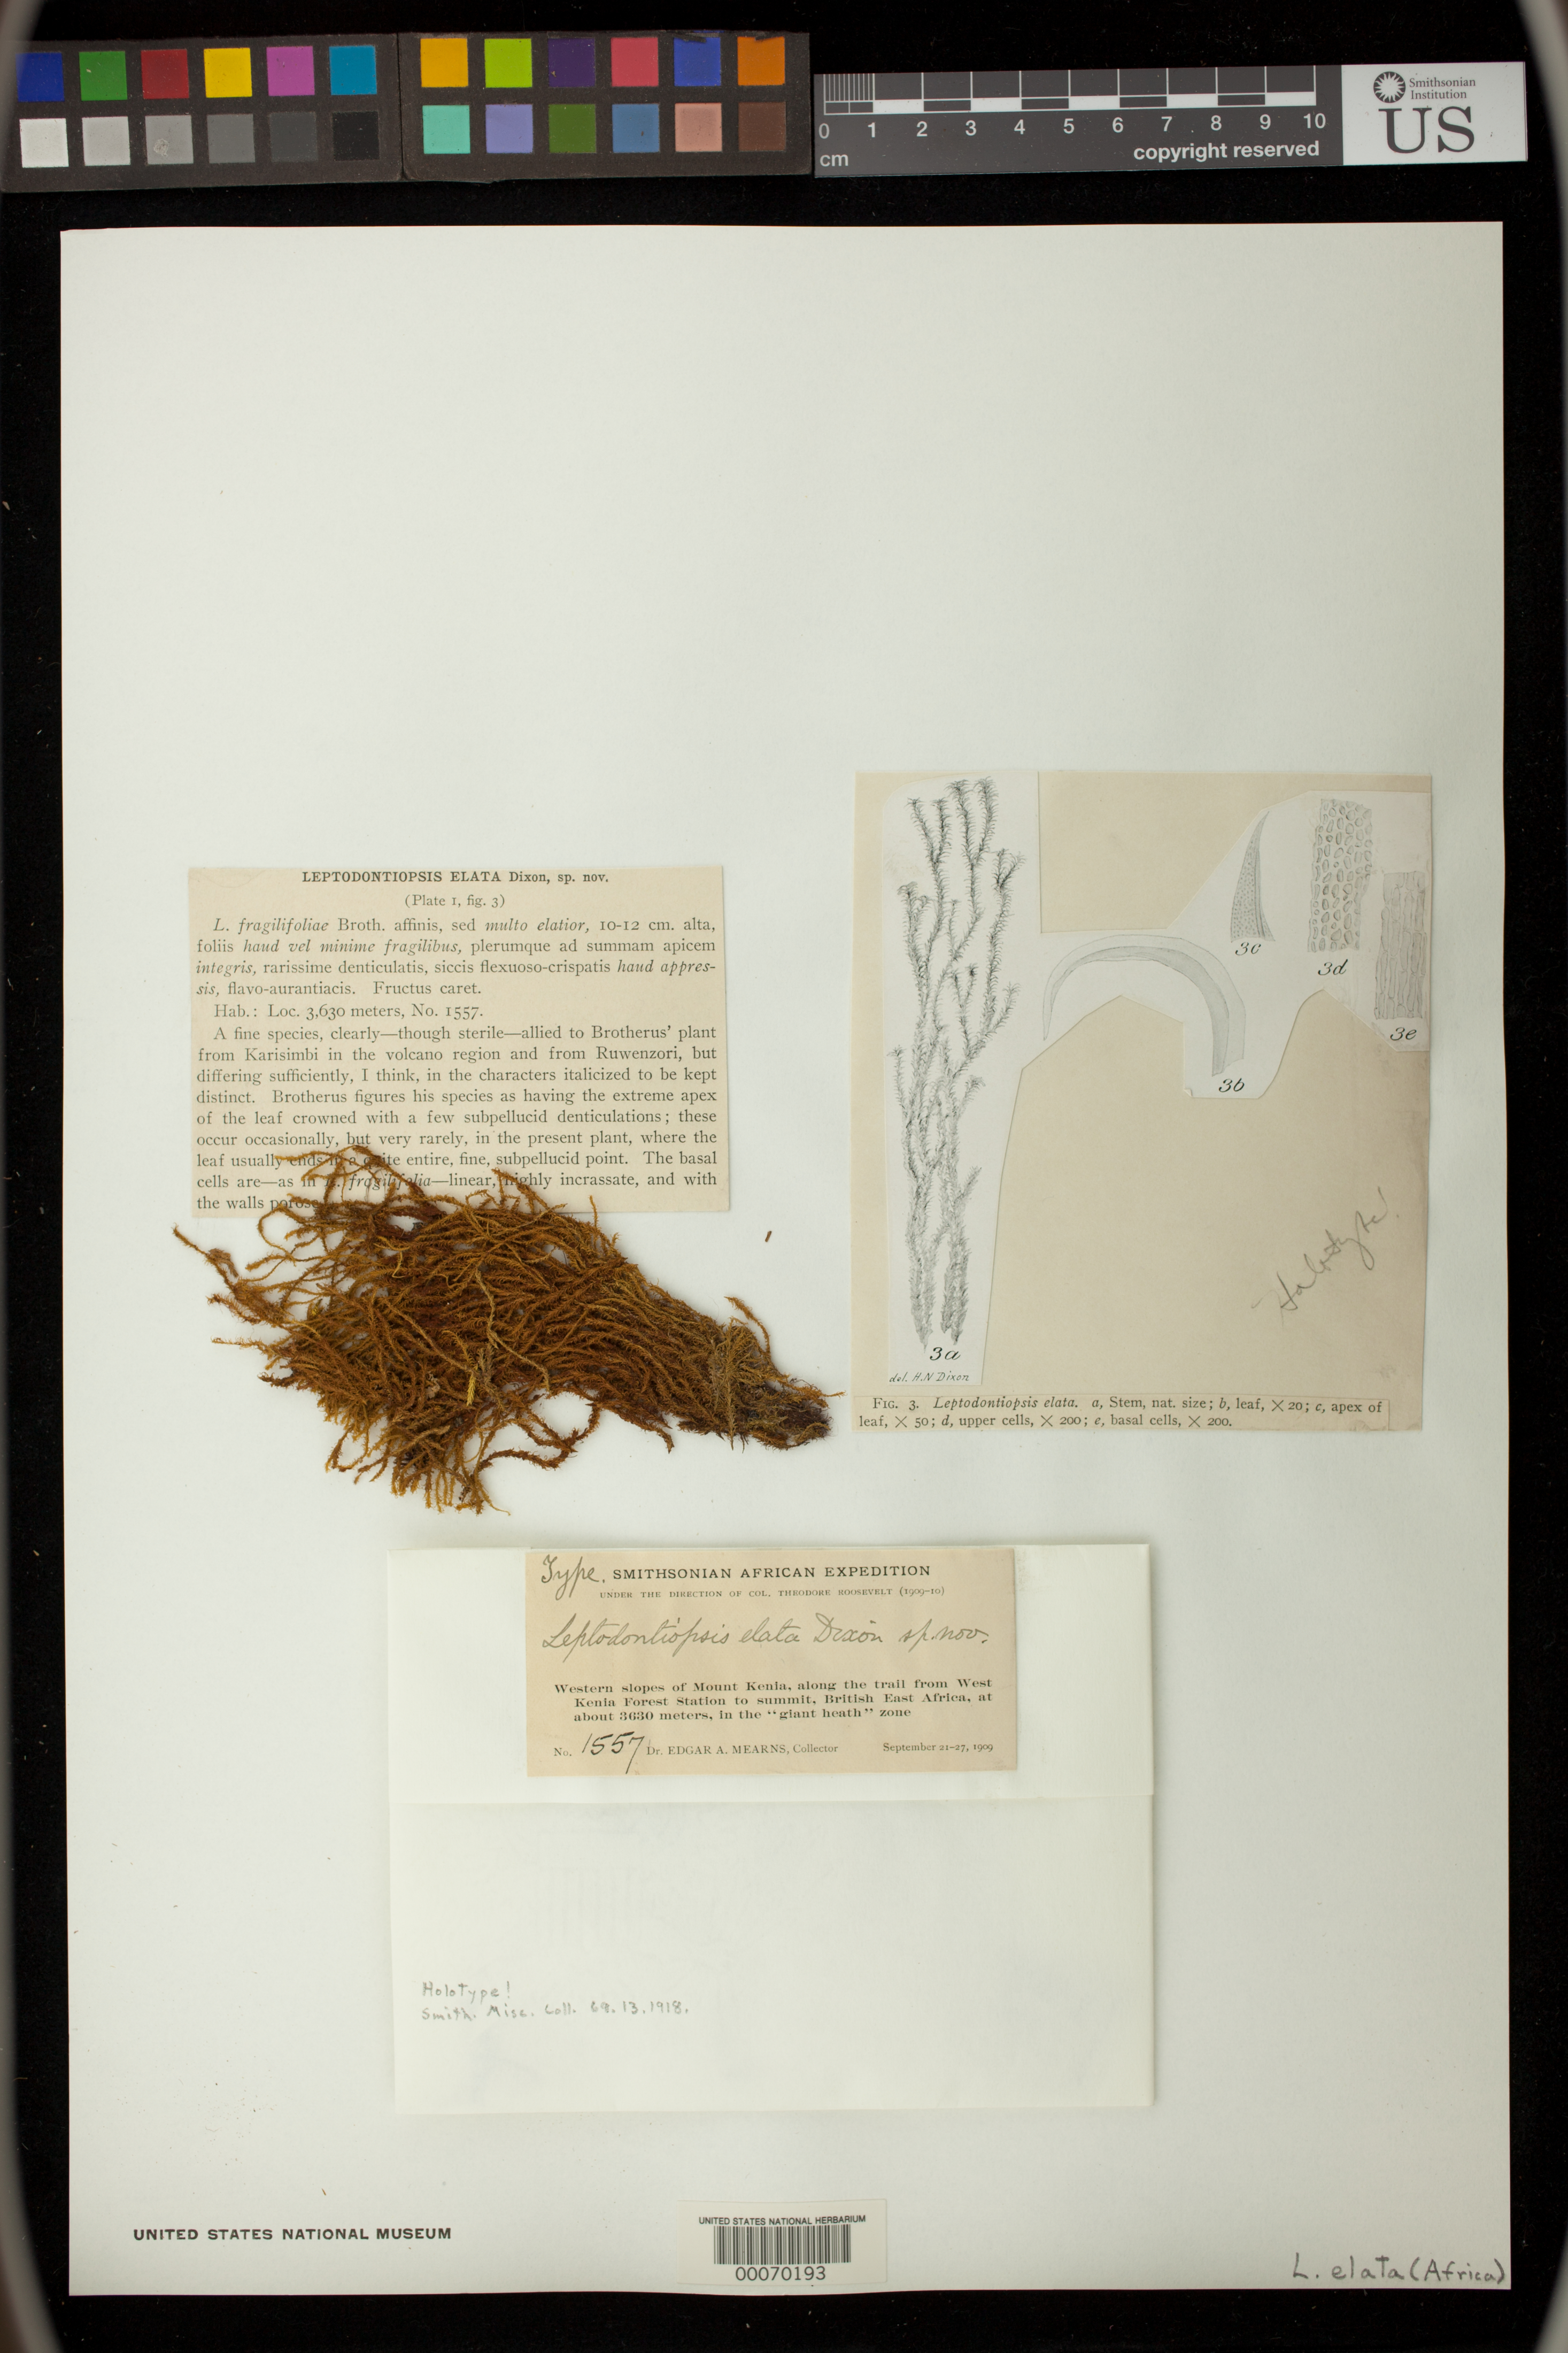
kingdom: Plantae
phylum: Bryophyta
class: Bryopsida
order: Orthotrichales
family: Orthotrichaceae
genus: Leptodontiopsis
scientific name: Leptodontiopsis elata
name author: Dixon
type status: Holotype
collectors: E. A. Mearns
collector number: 1557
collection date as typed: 21 Sep 1909 to 27 Sep 1909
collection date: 1909-09-21/1909-09-27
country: Kenya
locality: Mount Kenia, W. Kenia Forest Station to summit.